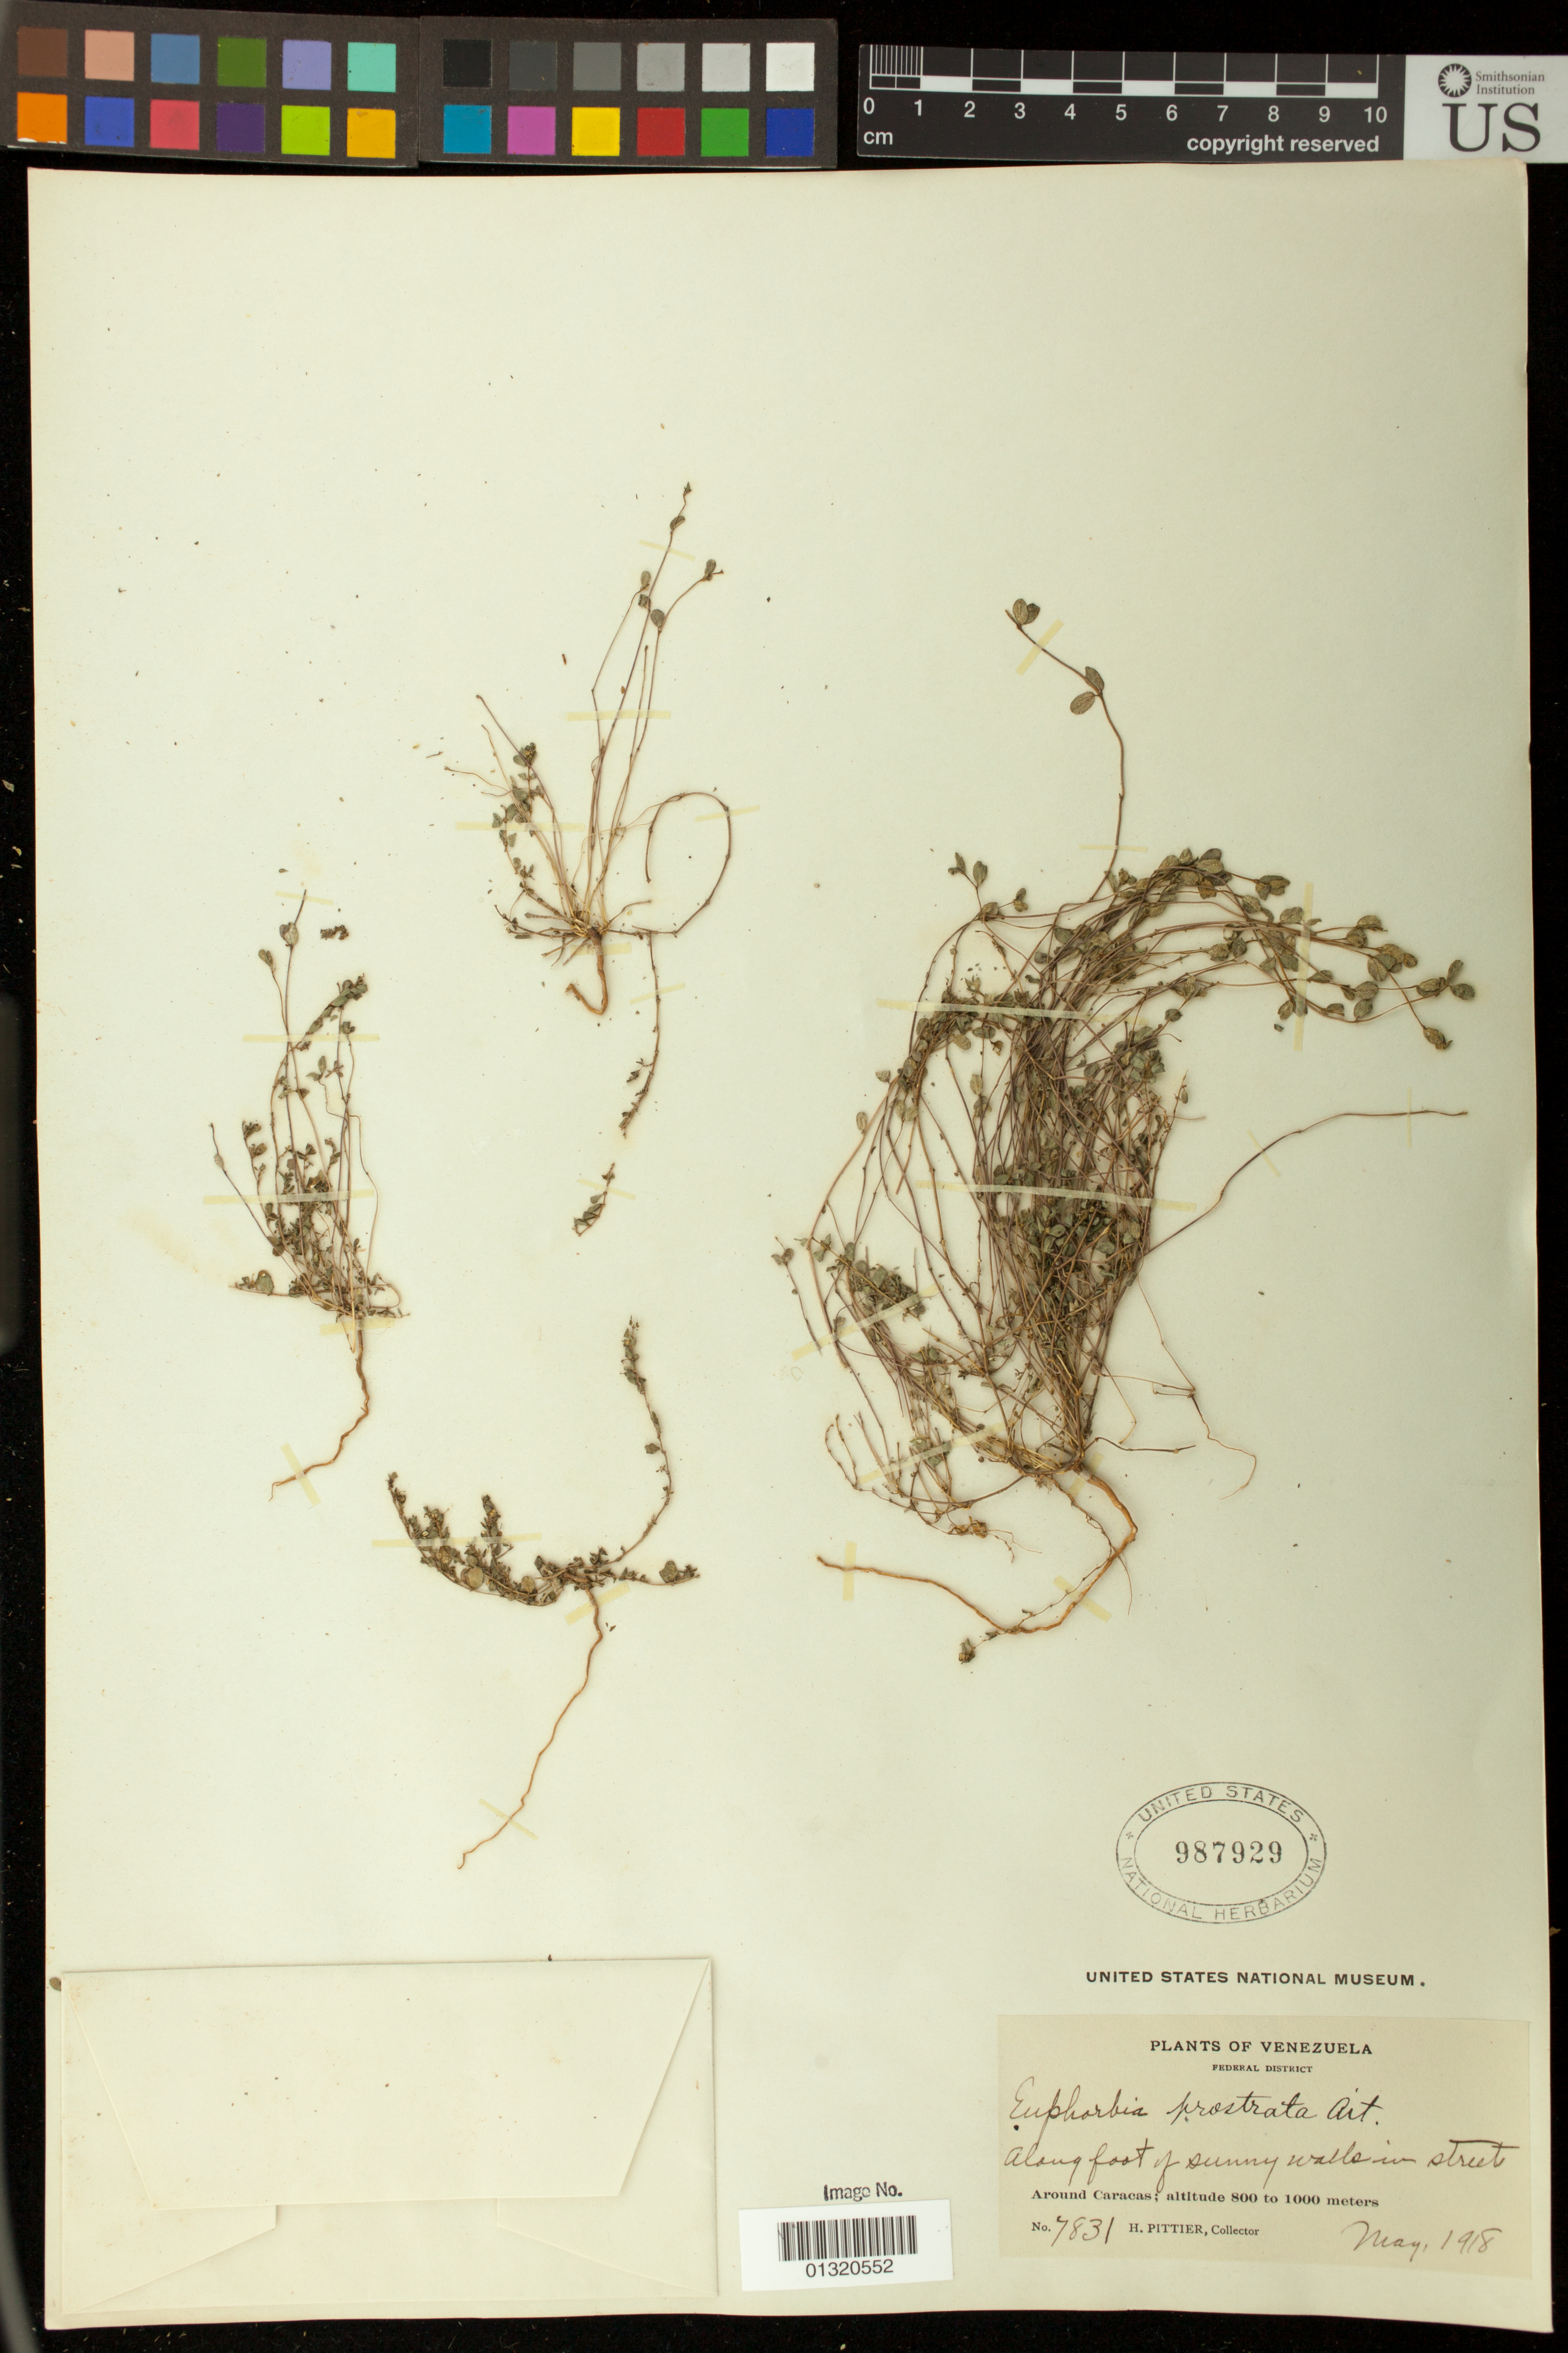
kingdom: Plantae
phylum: Tracheophyta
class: Magnoliopsida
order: Malpighiales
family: Euphorbiaceae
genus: Euphorbia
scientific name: Euphorbia prostrata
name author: Aiton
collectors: H. F. Pittier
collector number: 7831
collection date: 1918-05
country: Venezuela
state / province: Distrito Federal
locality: Around Caracas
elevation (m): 800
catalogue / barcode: US 987929